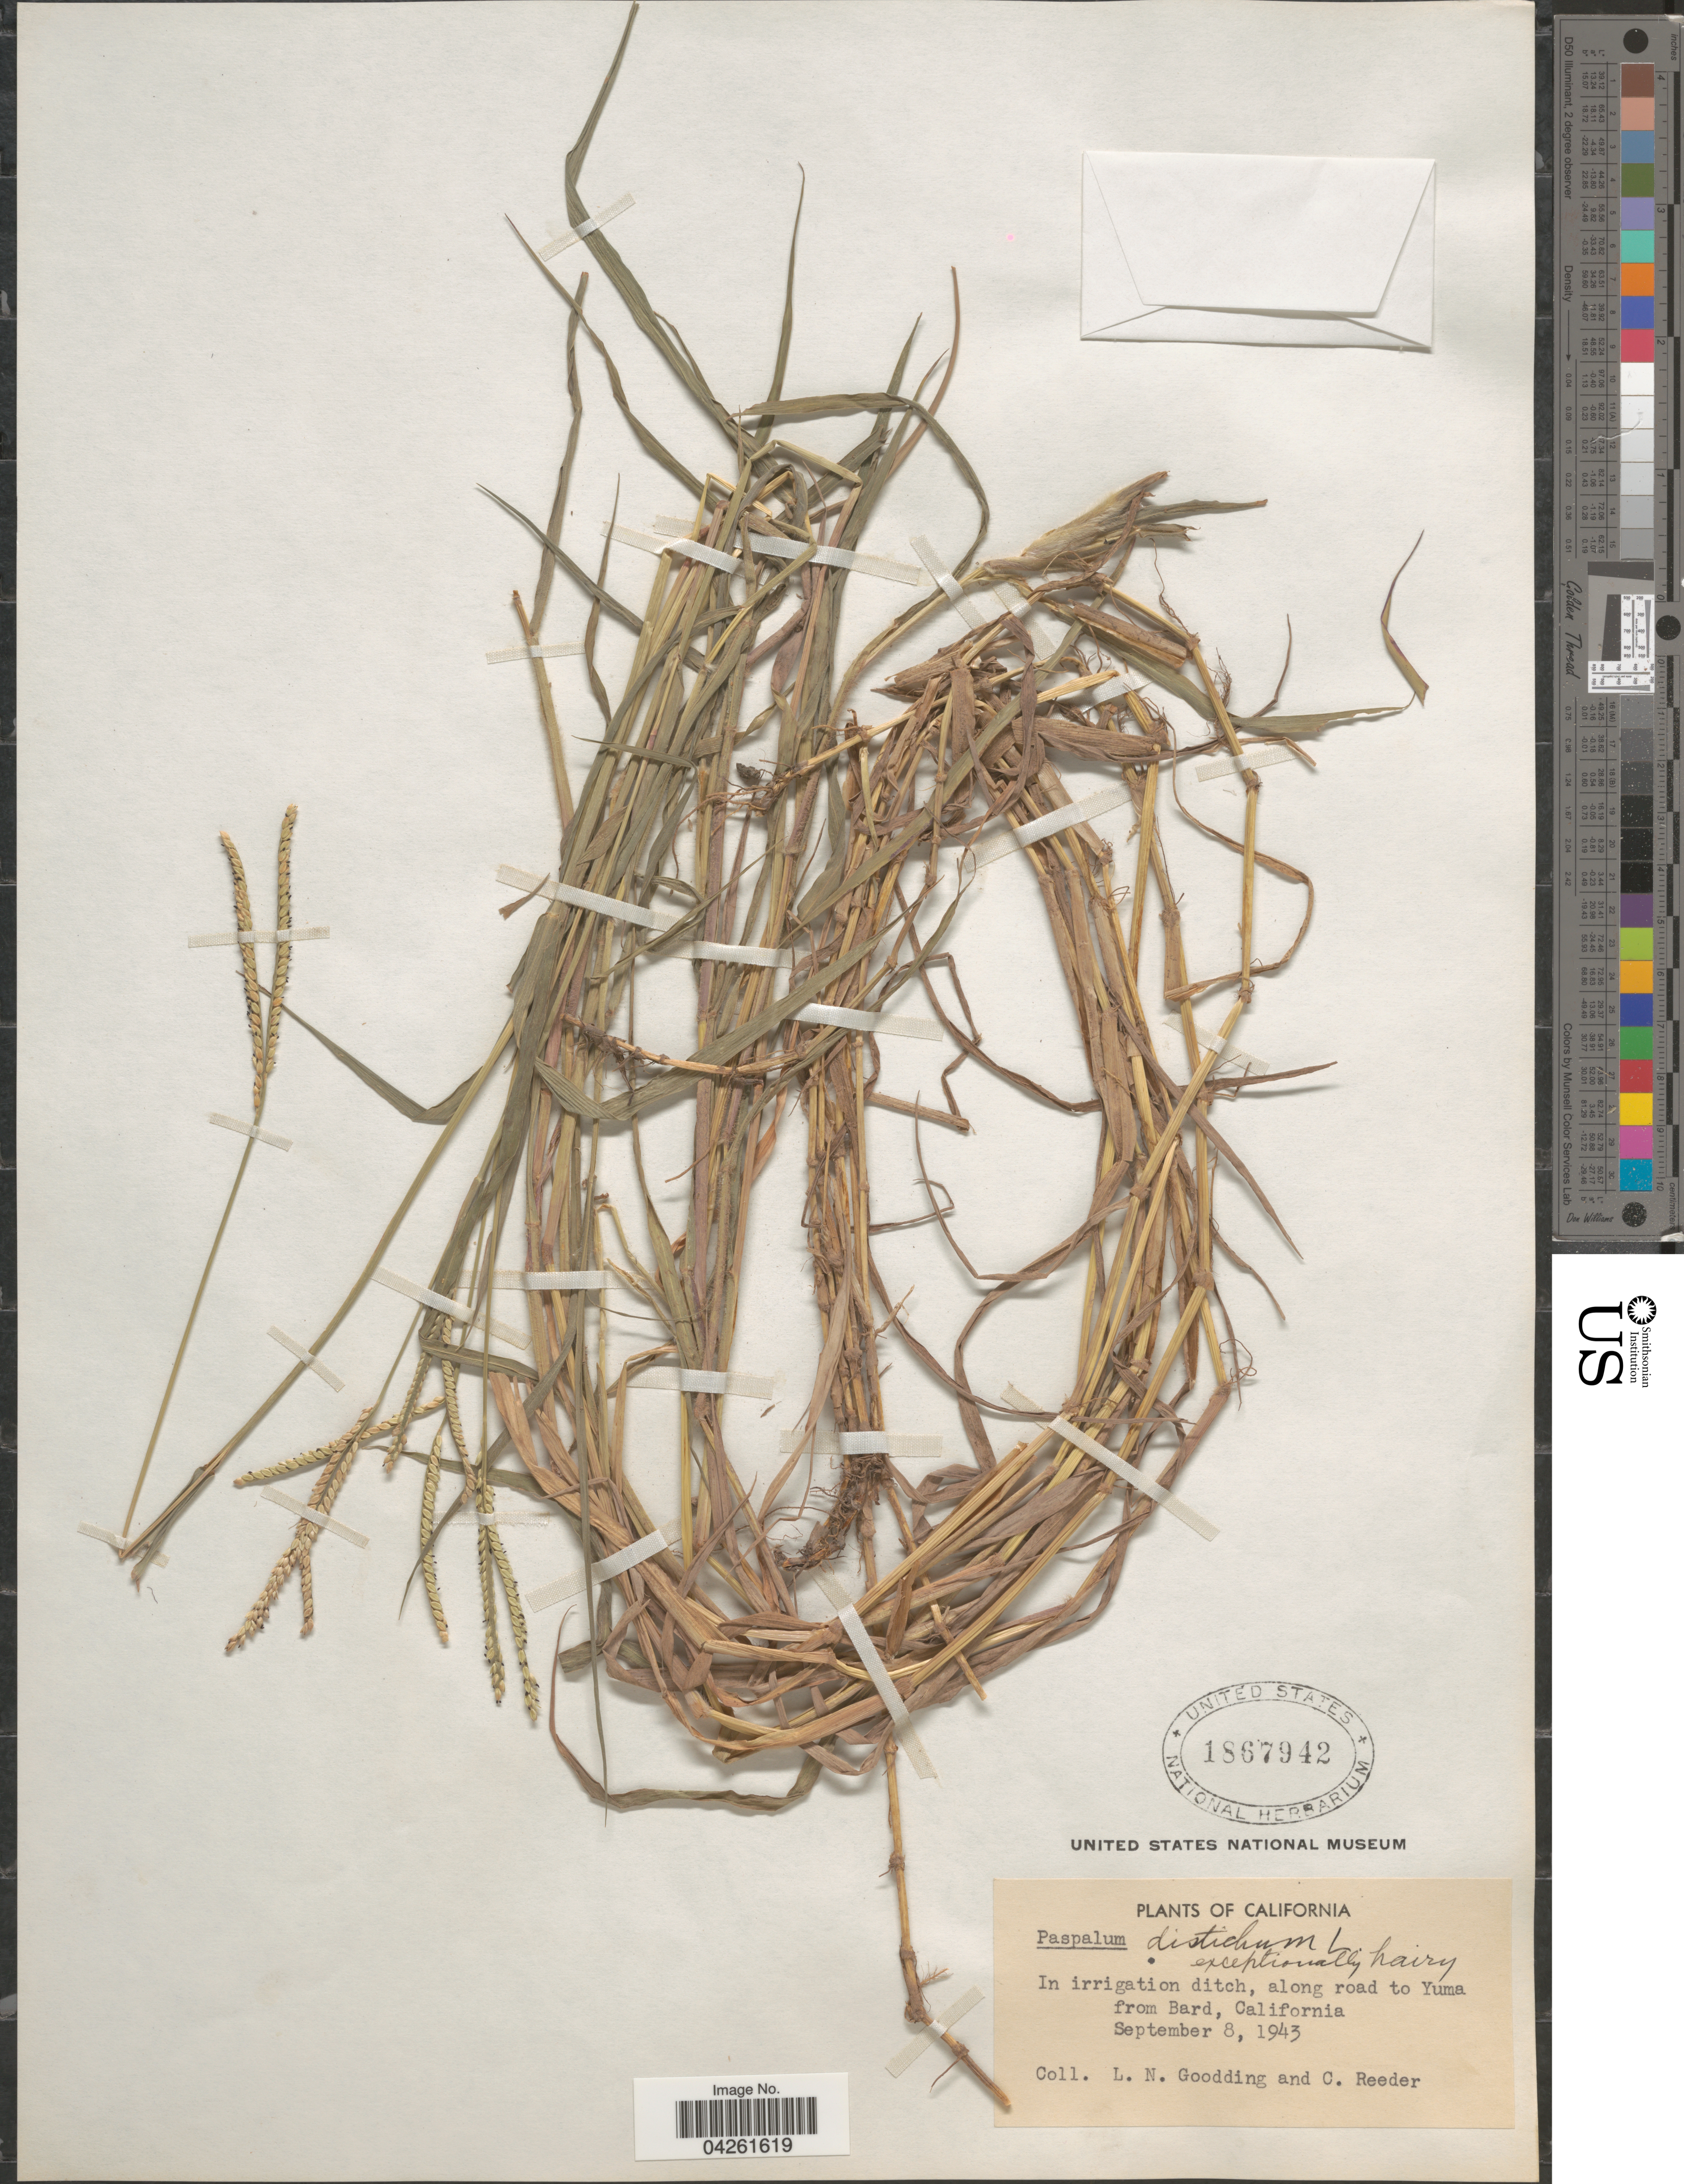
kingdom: Plantae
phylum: Tracheophyta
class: Liliopsida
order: Poales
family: Poaceae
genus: Paspalum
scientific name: Paspalum distichum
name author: L.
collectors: L. N. Goodding & C. Reeder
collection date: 1943-09-08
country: United States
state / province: California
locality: In irrigation ditch, along road to Yuma from Bard.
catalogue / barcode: US 1867942